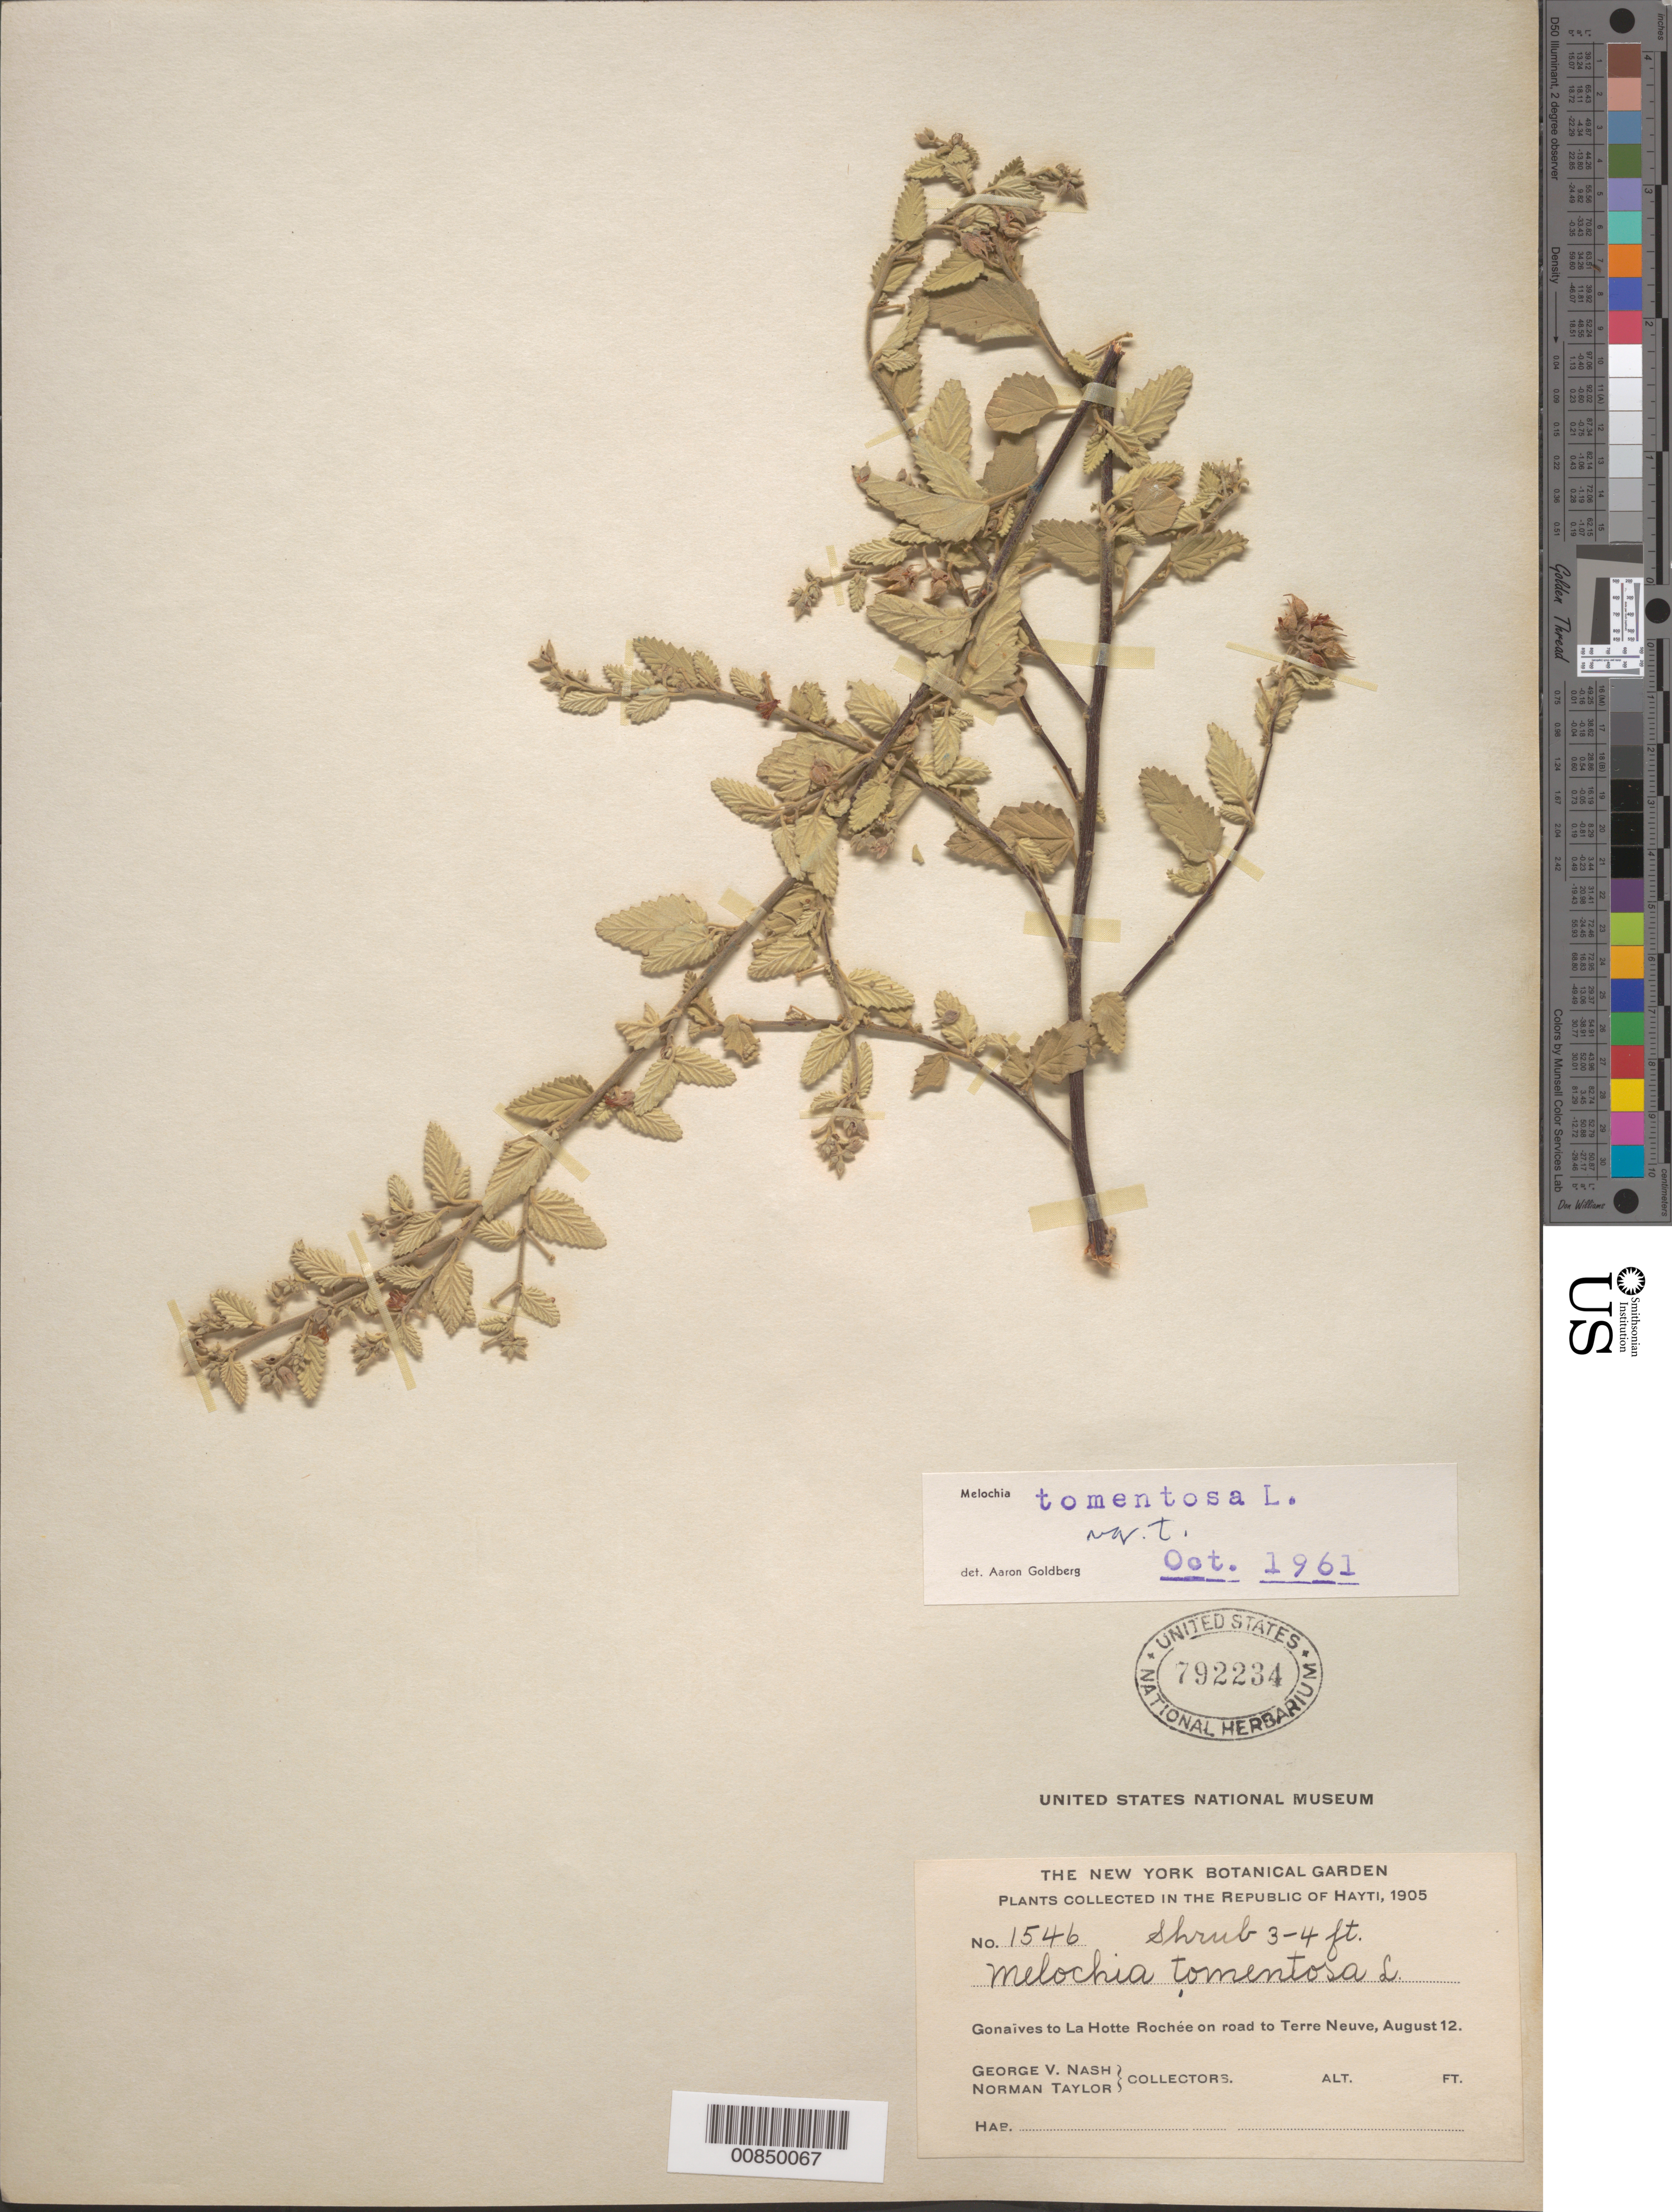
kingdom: Plantae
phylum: Tracheophyta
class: Magnoliopsida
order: Malvales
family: Malvaceae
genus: Melochia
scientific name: Melochia tomentosa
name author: L.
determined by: Goldberg, Aaron, (US), NMNH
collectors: G. V. Nash & N. Taylor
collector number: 1546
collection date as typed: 12 Aug 1905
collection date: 1905-08-12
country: Haiti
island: Hispaniola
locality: Gonaives to La Hotte Rochée road to Terre Neuve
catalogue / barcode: US 792234